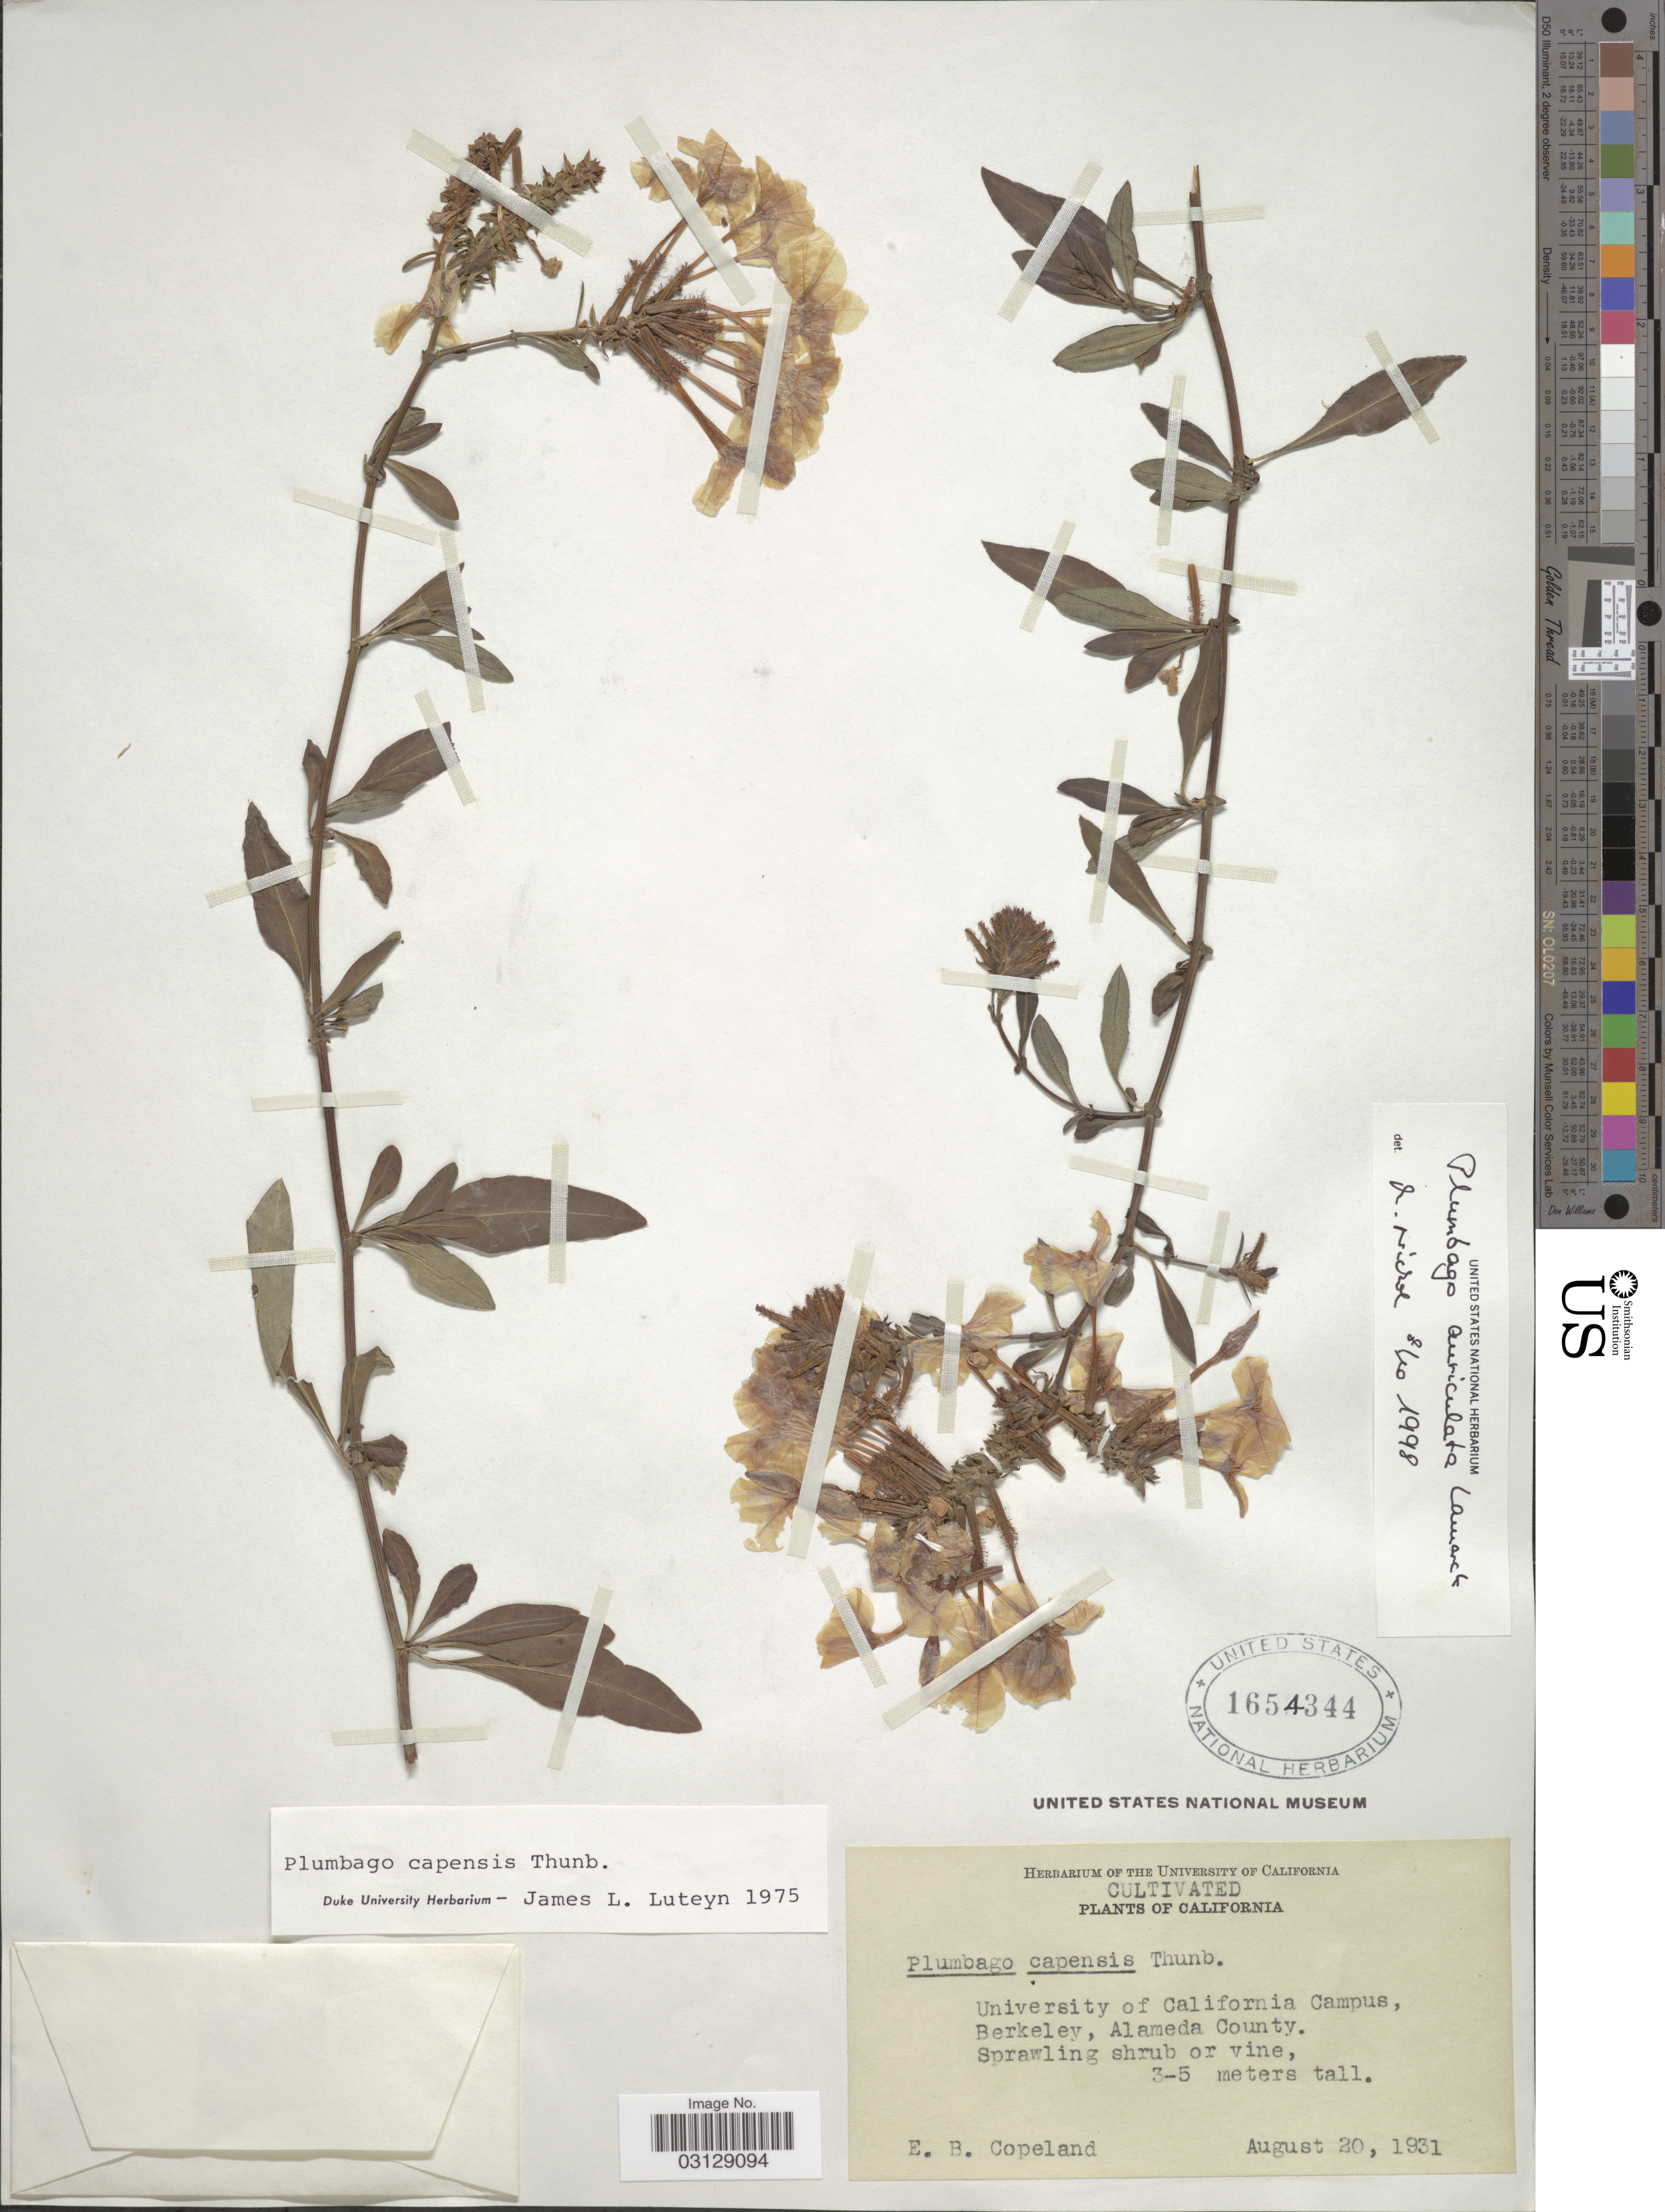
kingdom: Plantae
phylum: Tracheophyta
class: Magnoliopsida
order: Caryophyllales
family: Plumbaginaceae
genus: Plumbago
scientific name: Plumbago capensis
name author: Thunb.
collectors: E. B. Copeland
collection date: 1931-08-20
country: United States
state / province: California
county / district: Alameda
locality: University of California Campus, Berkeley, Alameda County.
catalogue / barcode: US 1654344